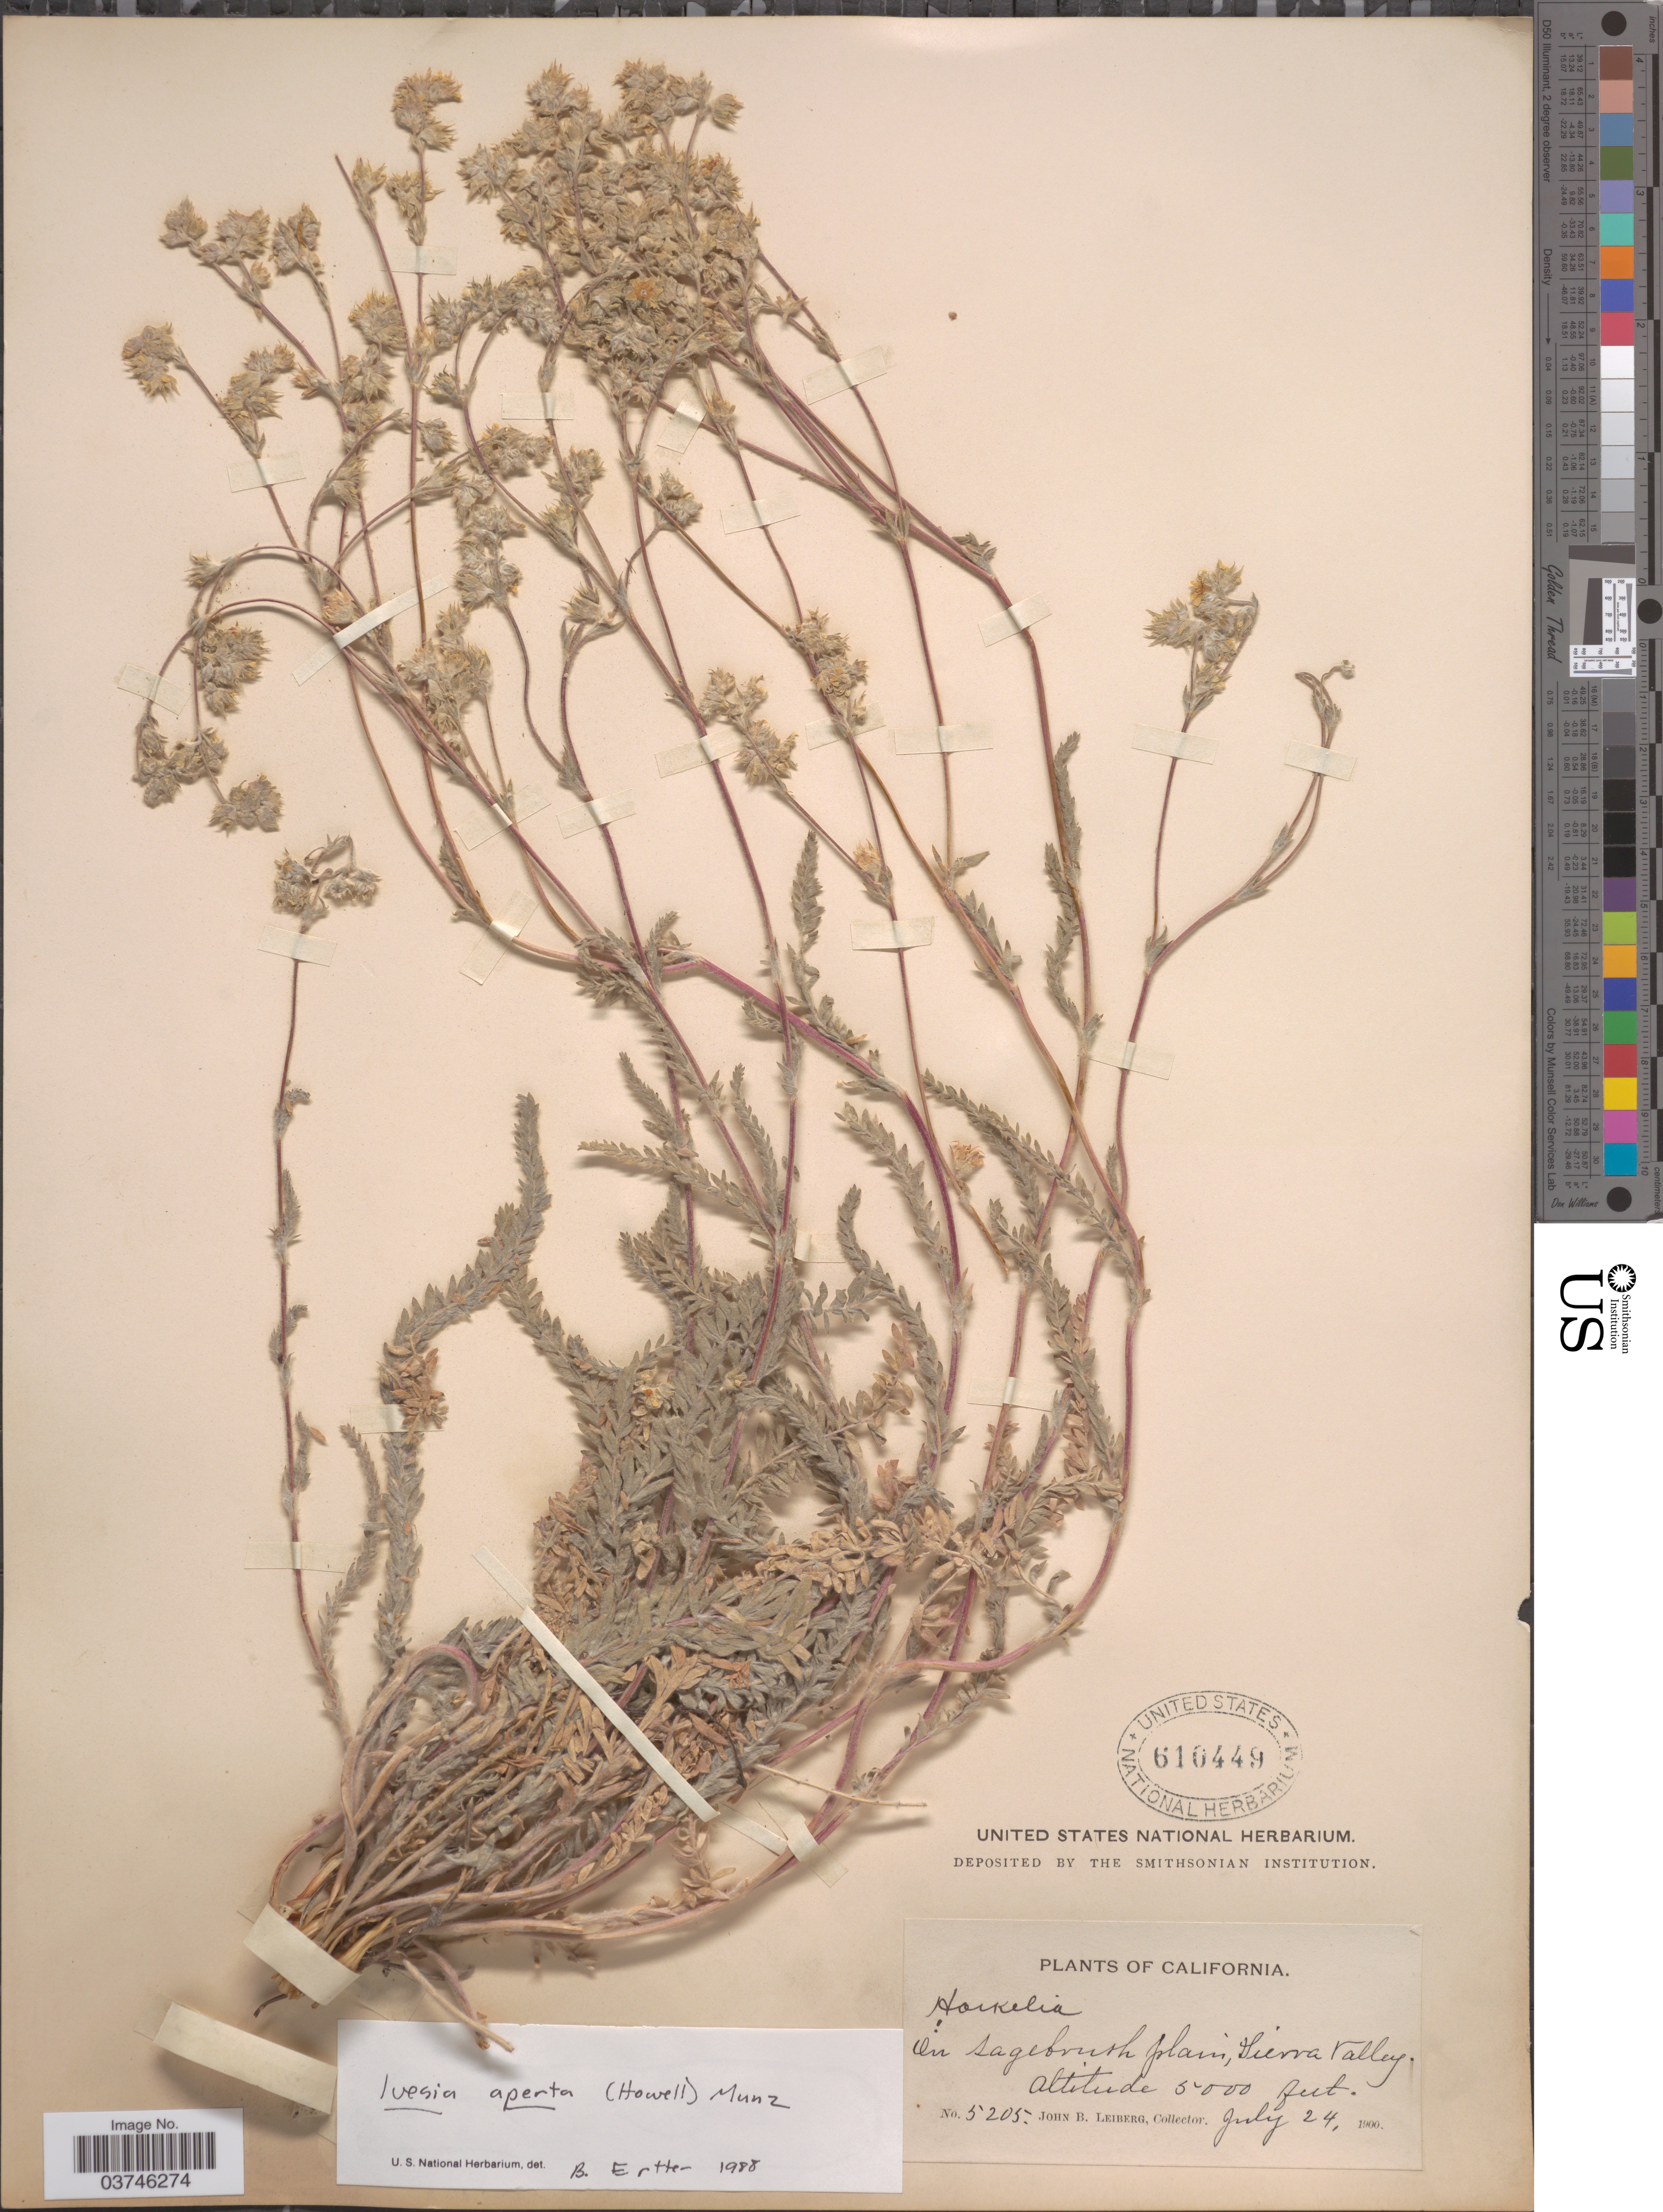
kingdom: Plantae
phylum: Tracheophyta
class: Magnoliopsida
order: Rosales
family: Rosaceae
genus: Potentilla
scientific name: Potentilla aperta var. aperta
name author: J.T. Howell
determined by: Strong, Mark T., (BOT), Smithsonian Institution - National Museum of Natural History (UNITED STATES)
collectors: J. B. Leiberg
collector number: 5205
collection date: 1900-07-24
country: United States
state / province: California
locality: Sierra Valley.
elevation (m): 1524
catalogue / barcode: US 616449